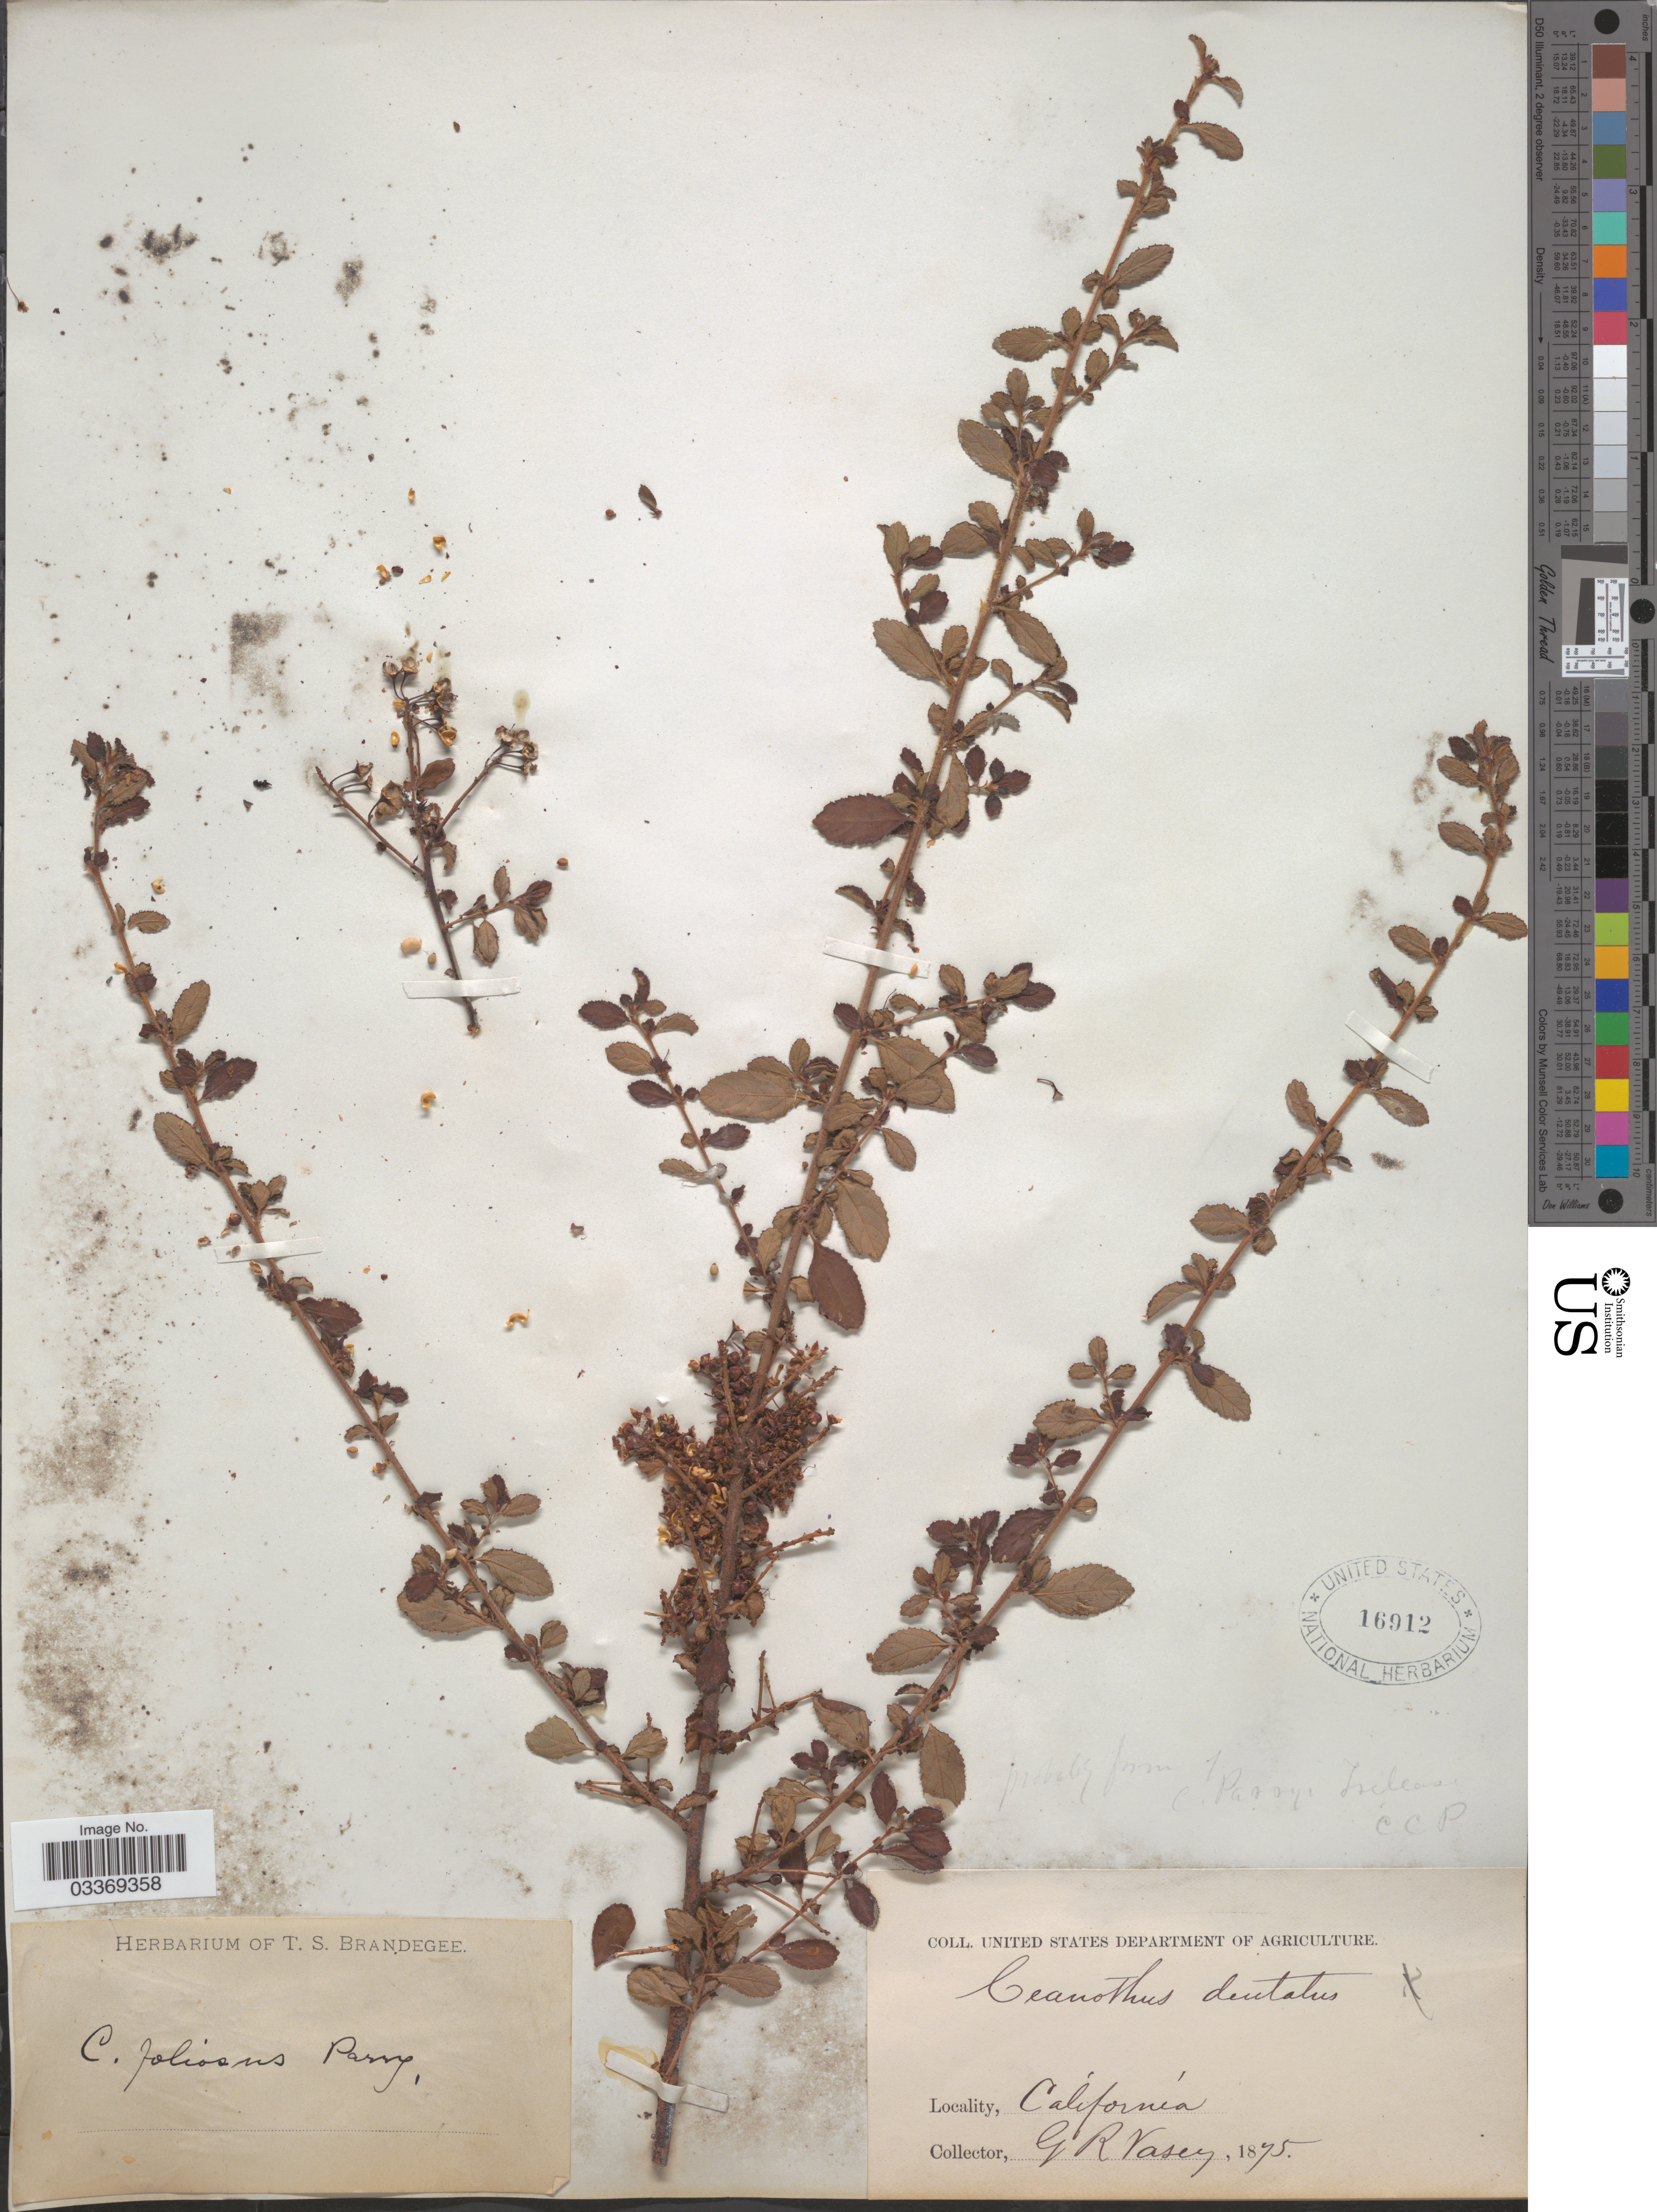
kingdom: Plantae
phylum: Tracheophyta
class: Magnoliopsida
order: Rosales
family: Rhamnaceae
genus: Ceanothus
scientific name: Ceanothus foliosus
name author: Parry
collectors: G. R. Vasey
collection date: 1875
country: United States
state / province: California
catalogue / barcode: US 16912